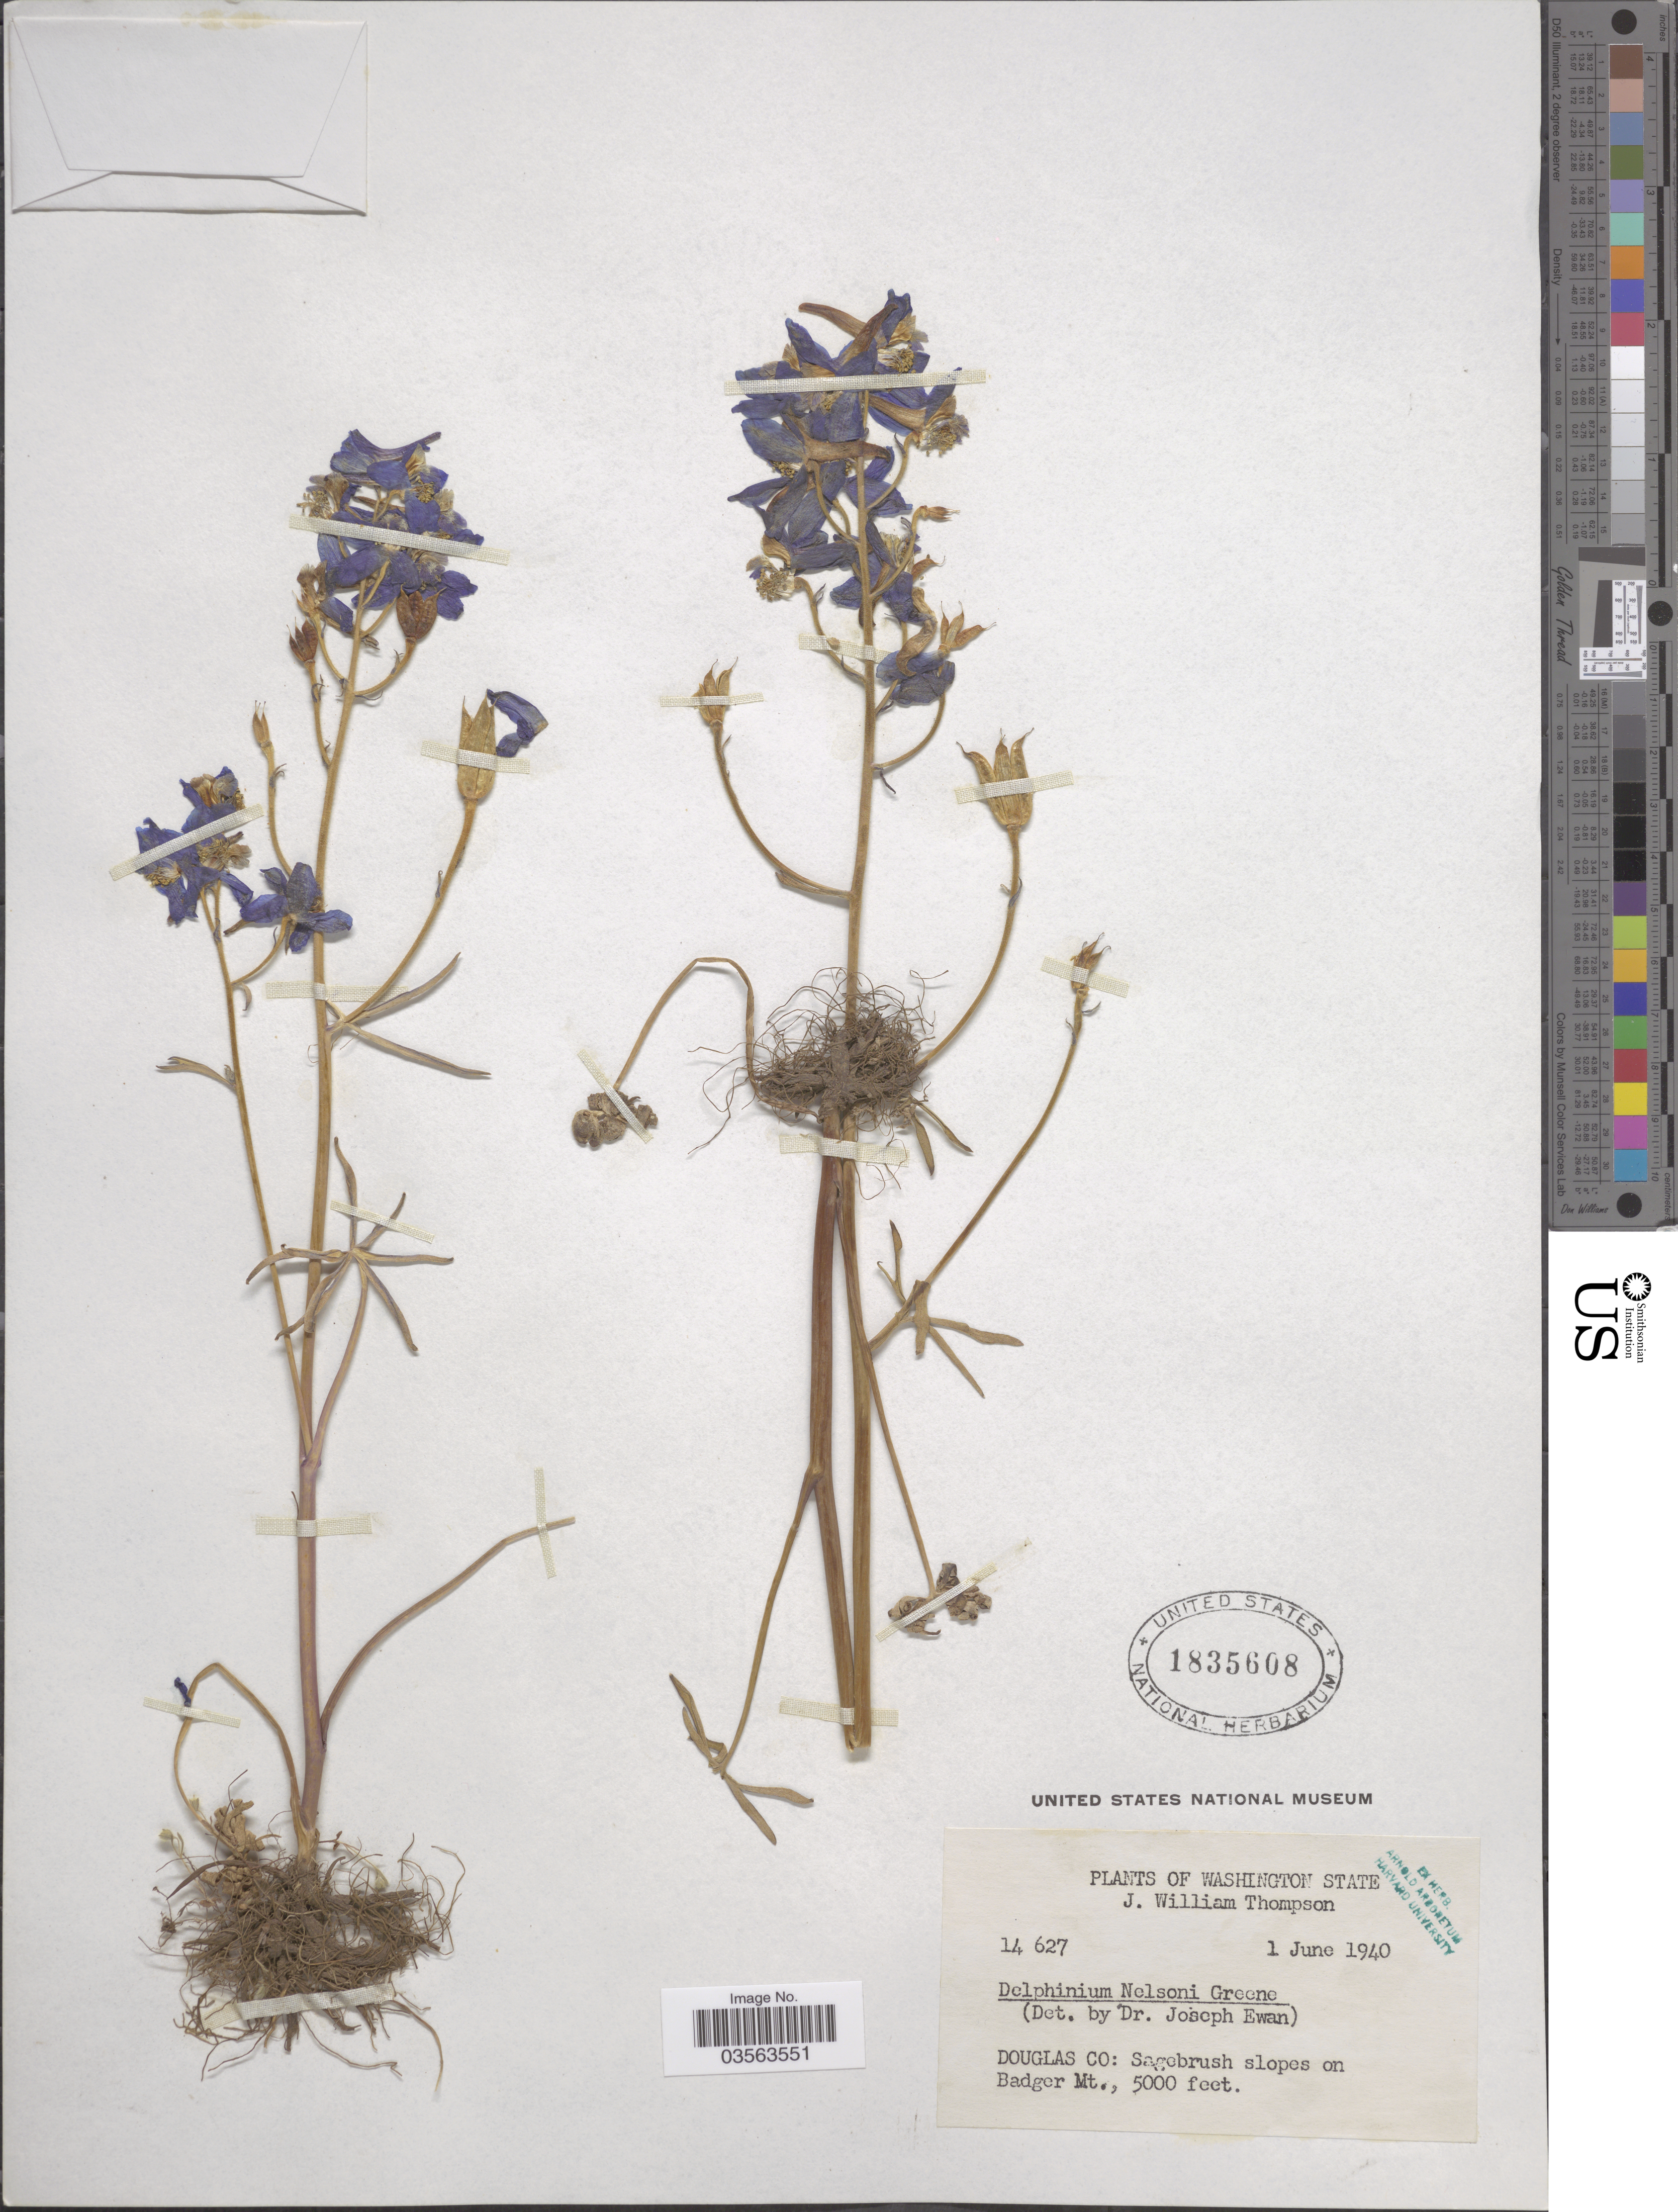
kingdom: Plantae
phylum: Tracheophyta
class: Magnoliopsida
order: Ranunculales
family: Ranunculaceae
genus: Delphinium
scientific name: Delphinium nelsonii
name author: Greene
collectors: J. W. Thompson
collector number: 14627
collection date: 1940-06-01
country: United States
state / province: Washington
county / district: Douglas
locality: Douglas Co: Sagebrush slopes on Badger Mt.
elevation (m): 1524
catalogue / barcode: US 1835608